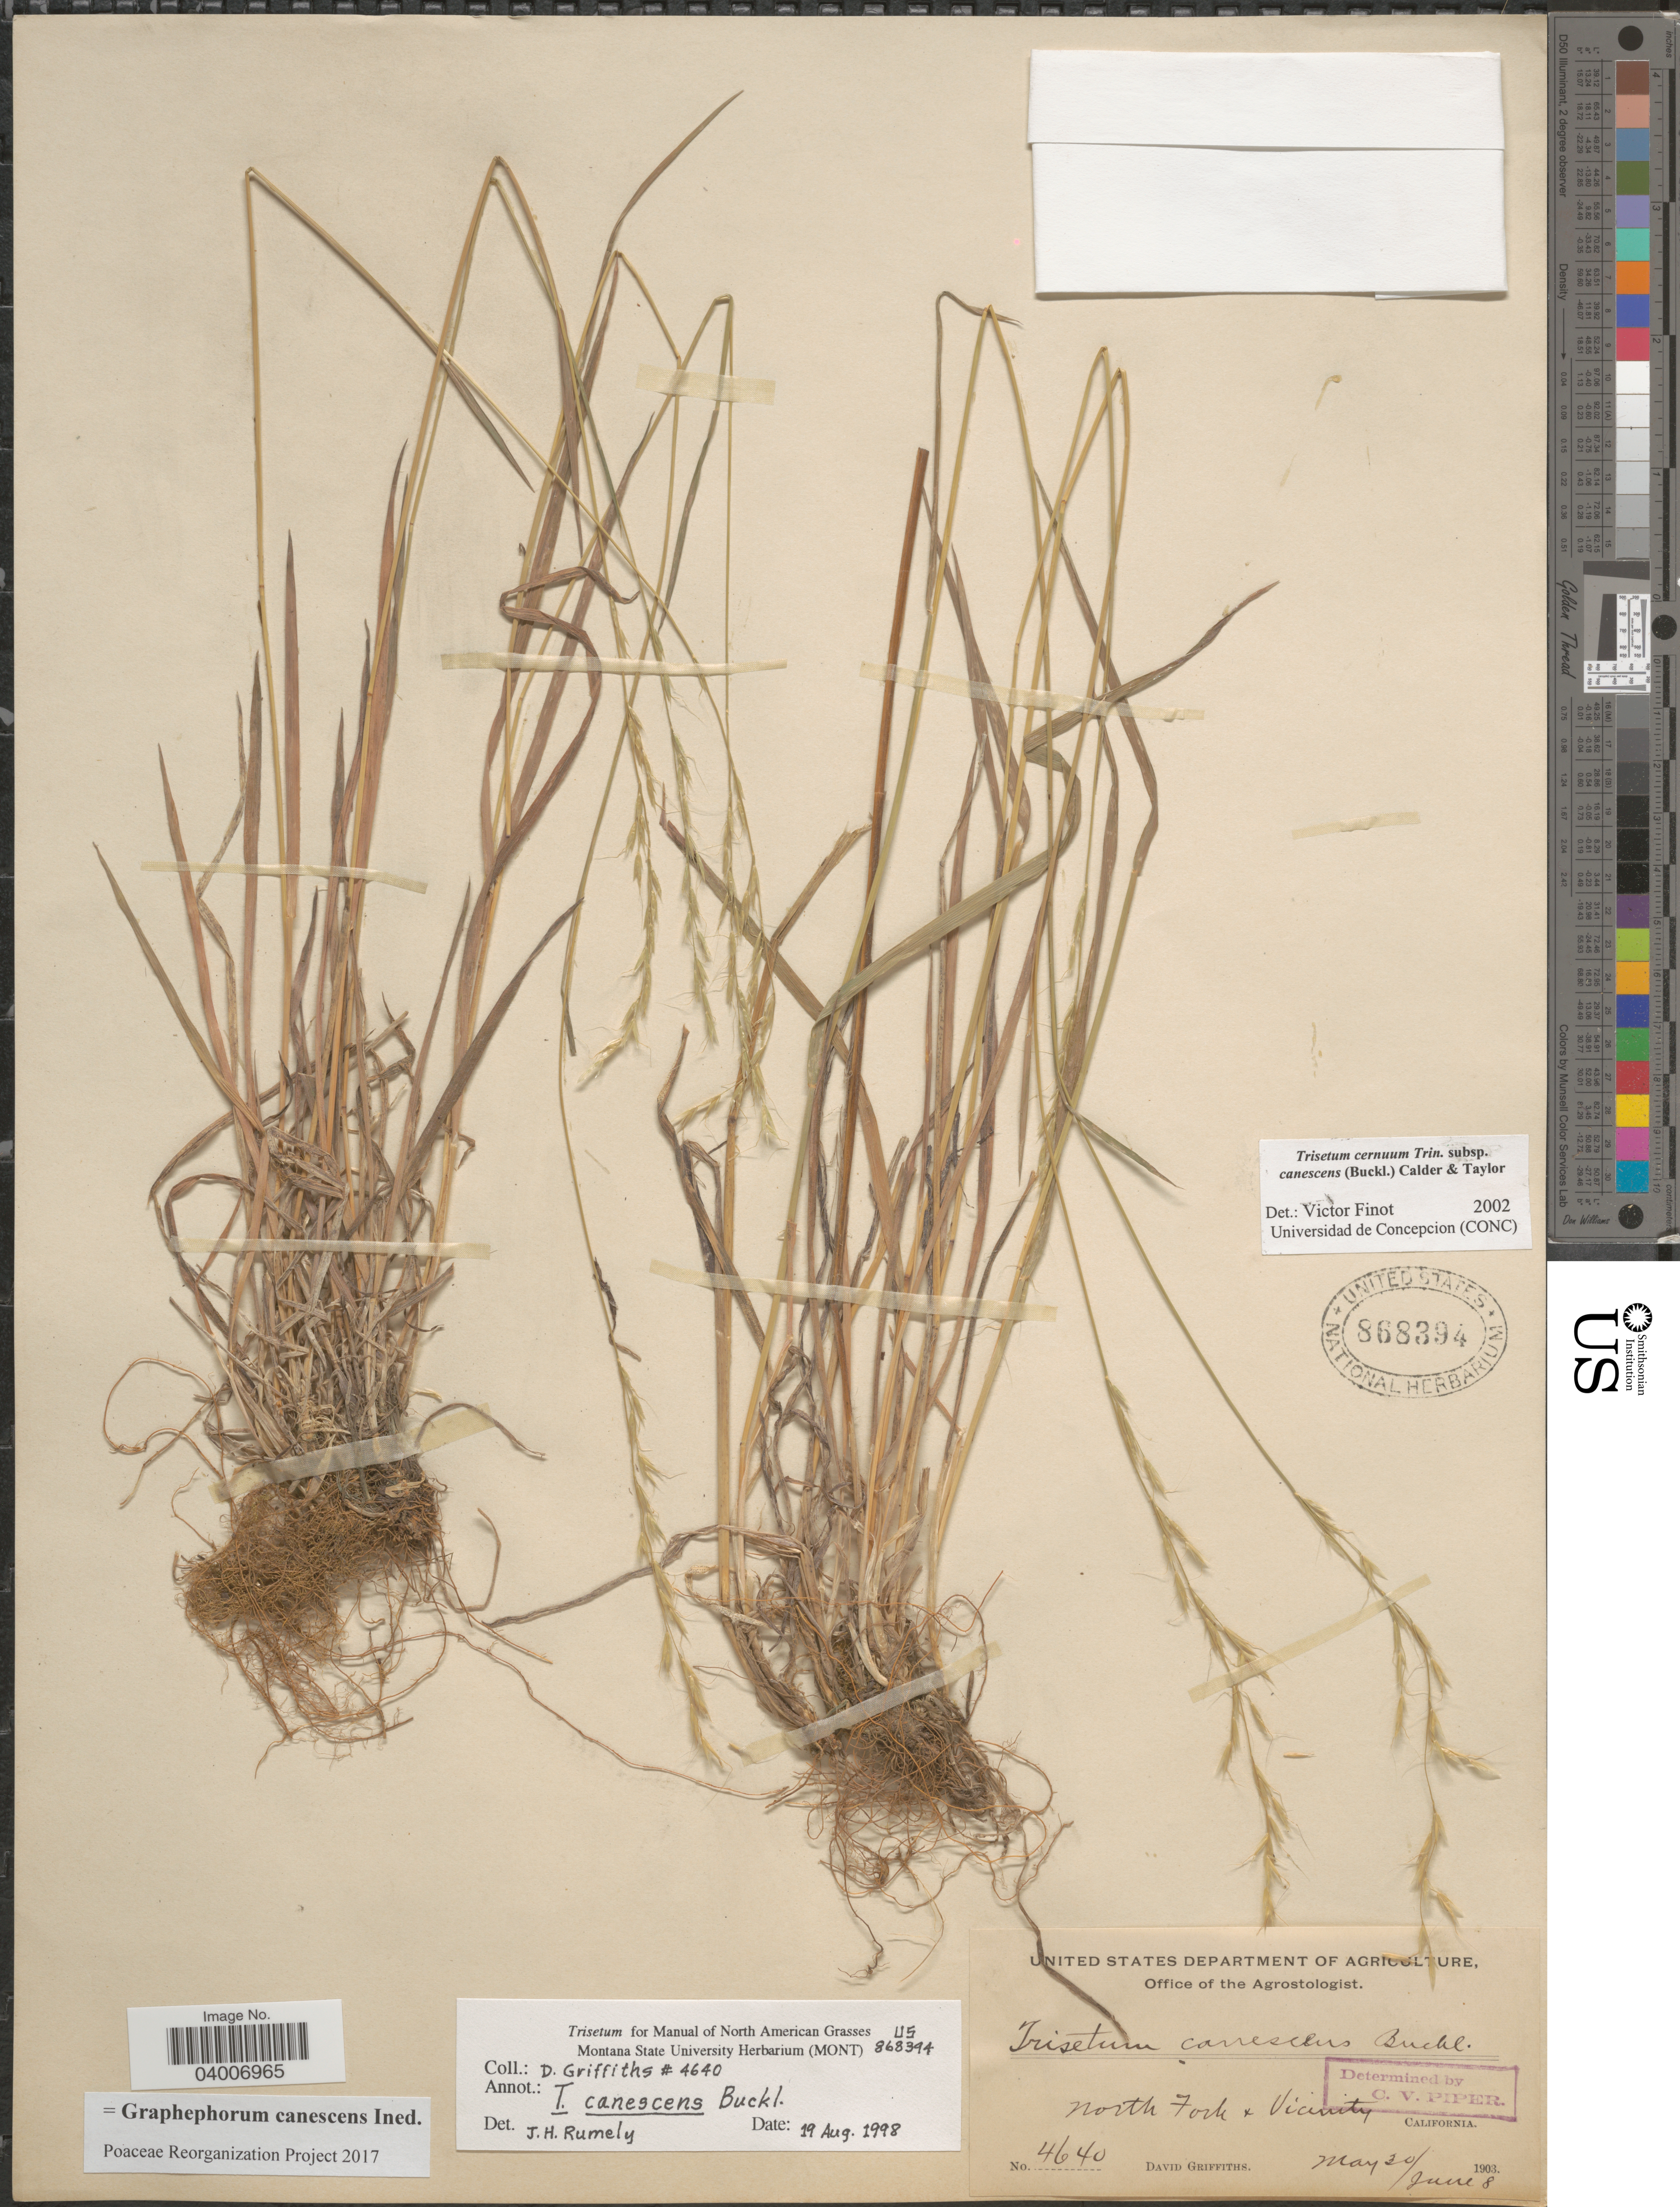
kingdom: Plantae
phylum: Tracheophyta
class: Liliopsida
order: Poales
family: Poaceae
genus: Graphephorum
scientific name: Graphephorum canescens ined.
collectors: D. Griffiths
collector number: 4640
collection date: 1903-05-20/1903-06-08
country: United States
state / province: California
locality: North Fork + Vicinity.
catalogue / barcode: US 868394